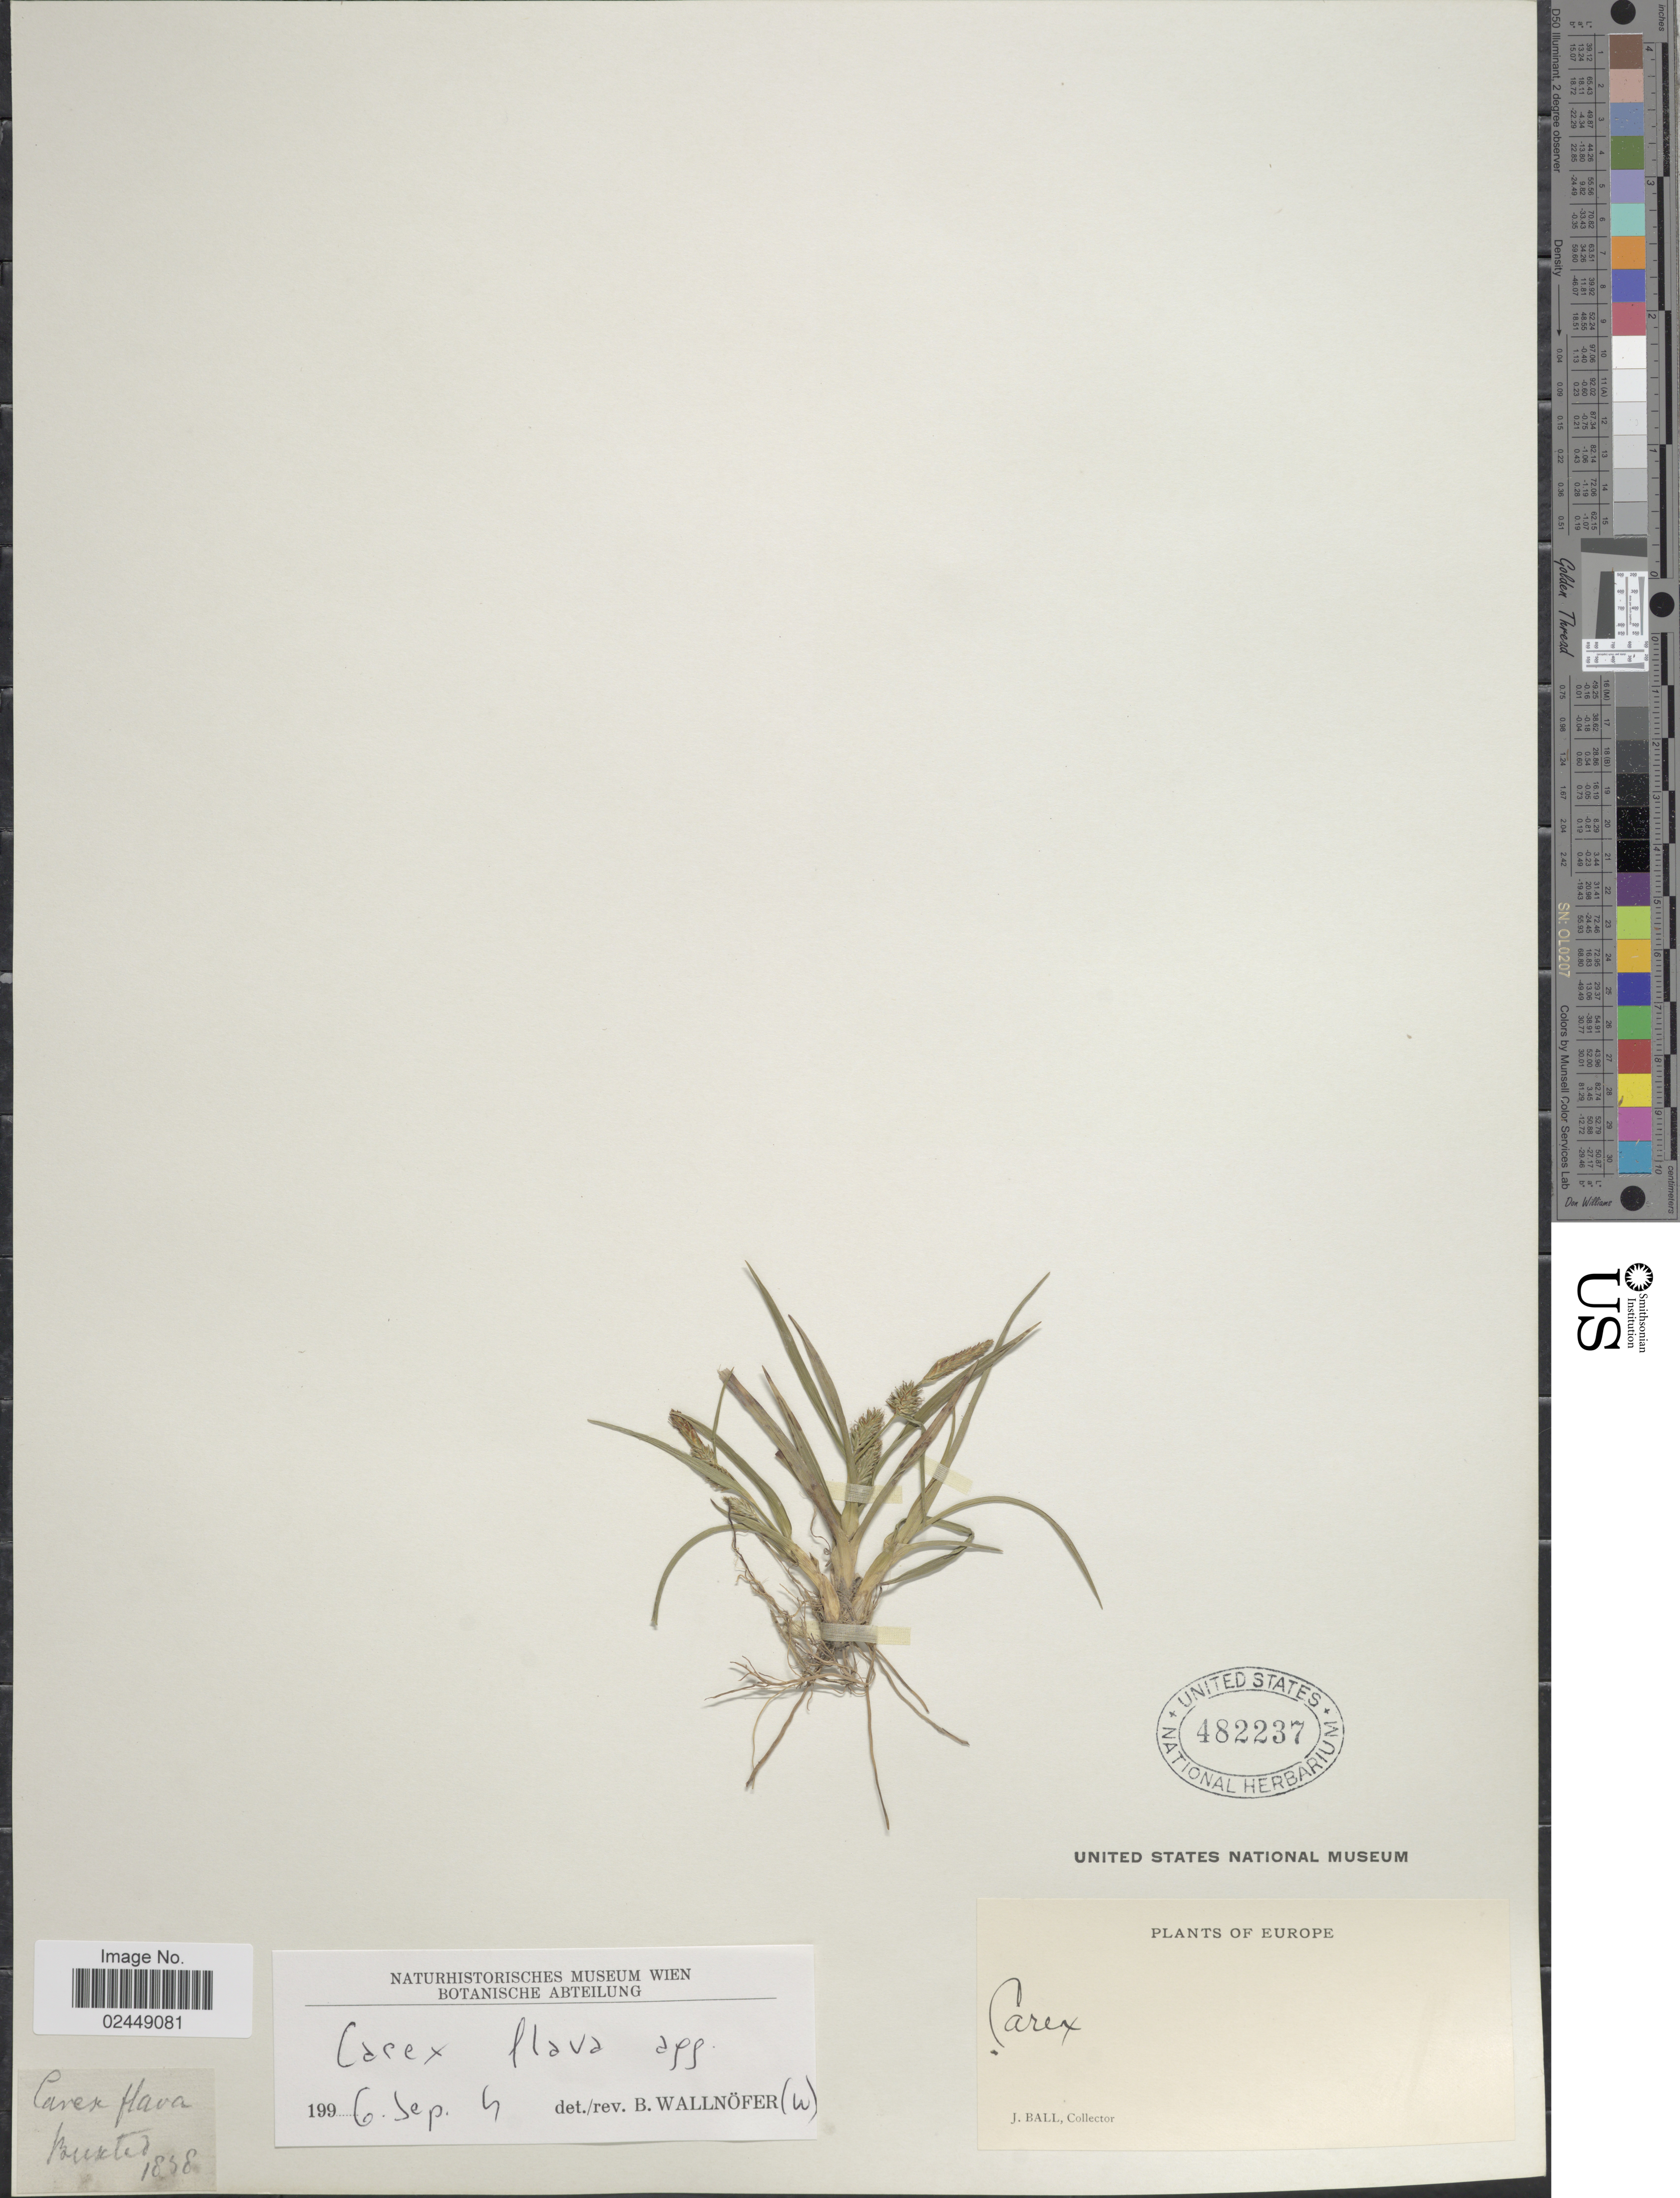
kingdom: Plantae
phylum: Tracheophyta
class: Liliopsida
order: Poales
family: Cyperaceae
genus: Carex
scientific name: Carex flava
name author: L.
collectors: J. Ball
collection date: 1838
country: United Kingdom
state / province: England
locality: Buxted, Europe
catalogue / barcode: US 482237